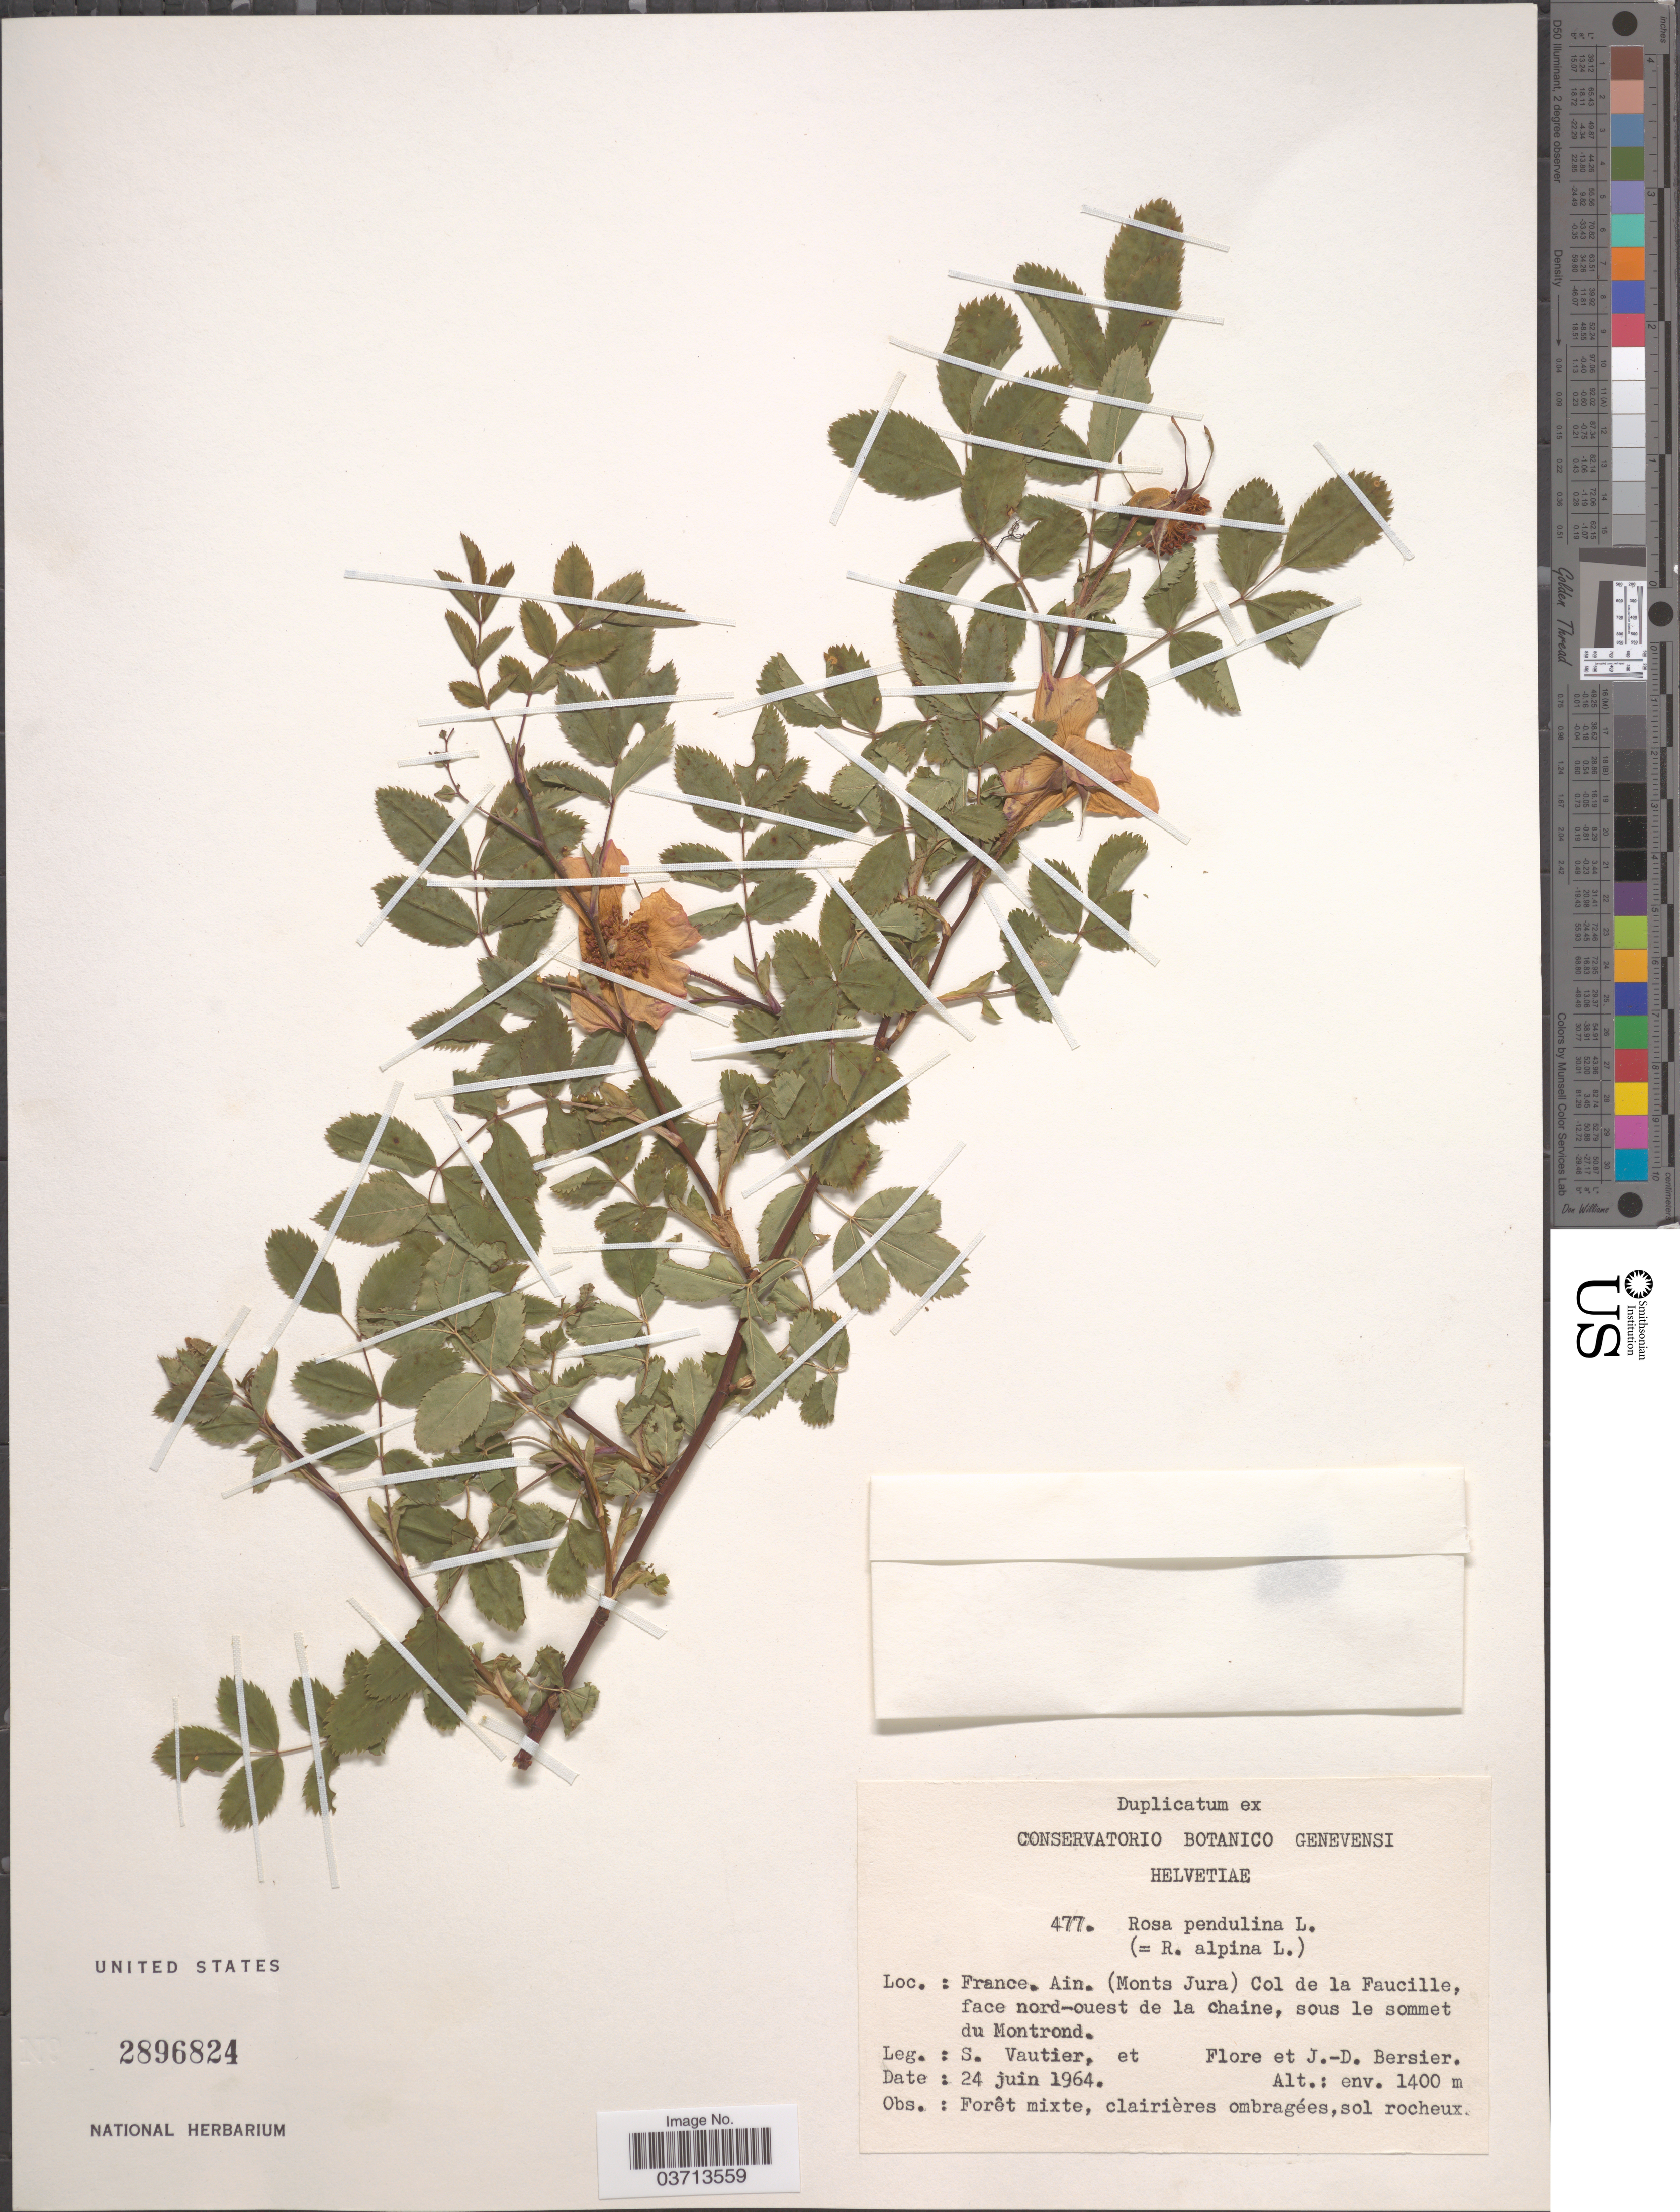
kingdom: Plantae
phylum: Tracheophyta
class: Magnoliopsida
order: Rosales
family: Rosaceae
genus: Rosa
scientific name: Rosa pendulina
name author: L.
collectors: S. Vautier & Bersier, J.D.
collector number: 477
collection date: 1964-06-24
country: France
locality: Ain. (Monts Jura) Col de la Faucille face nord-ouest de la chaine, sous le sommet du Montrond.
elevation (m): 1400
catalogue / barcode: US 2896824